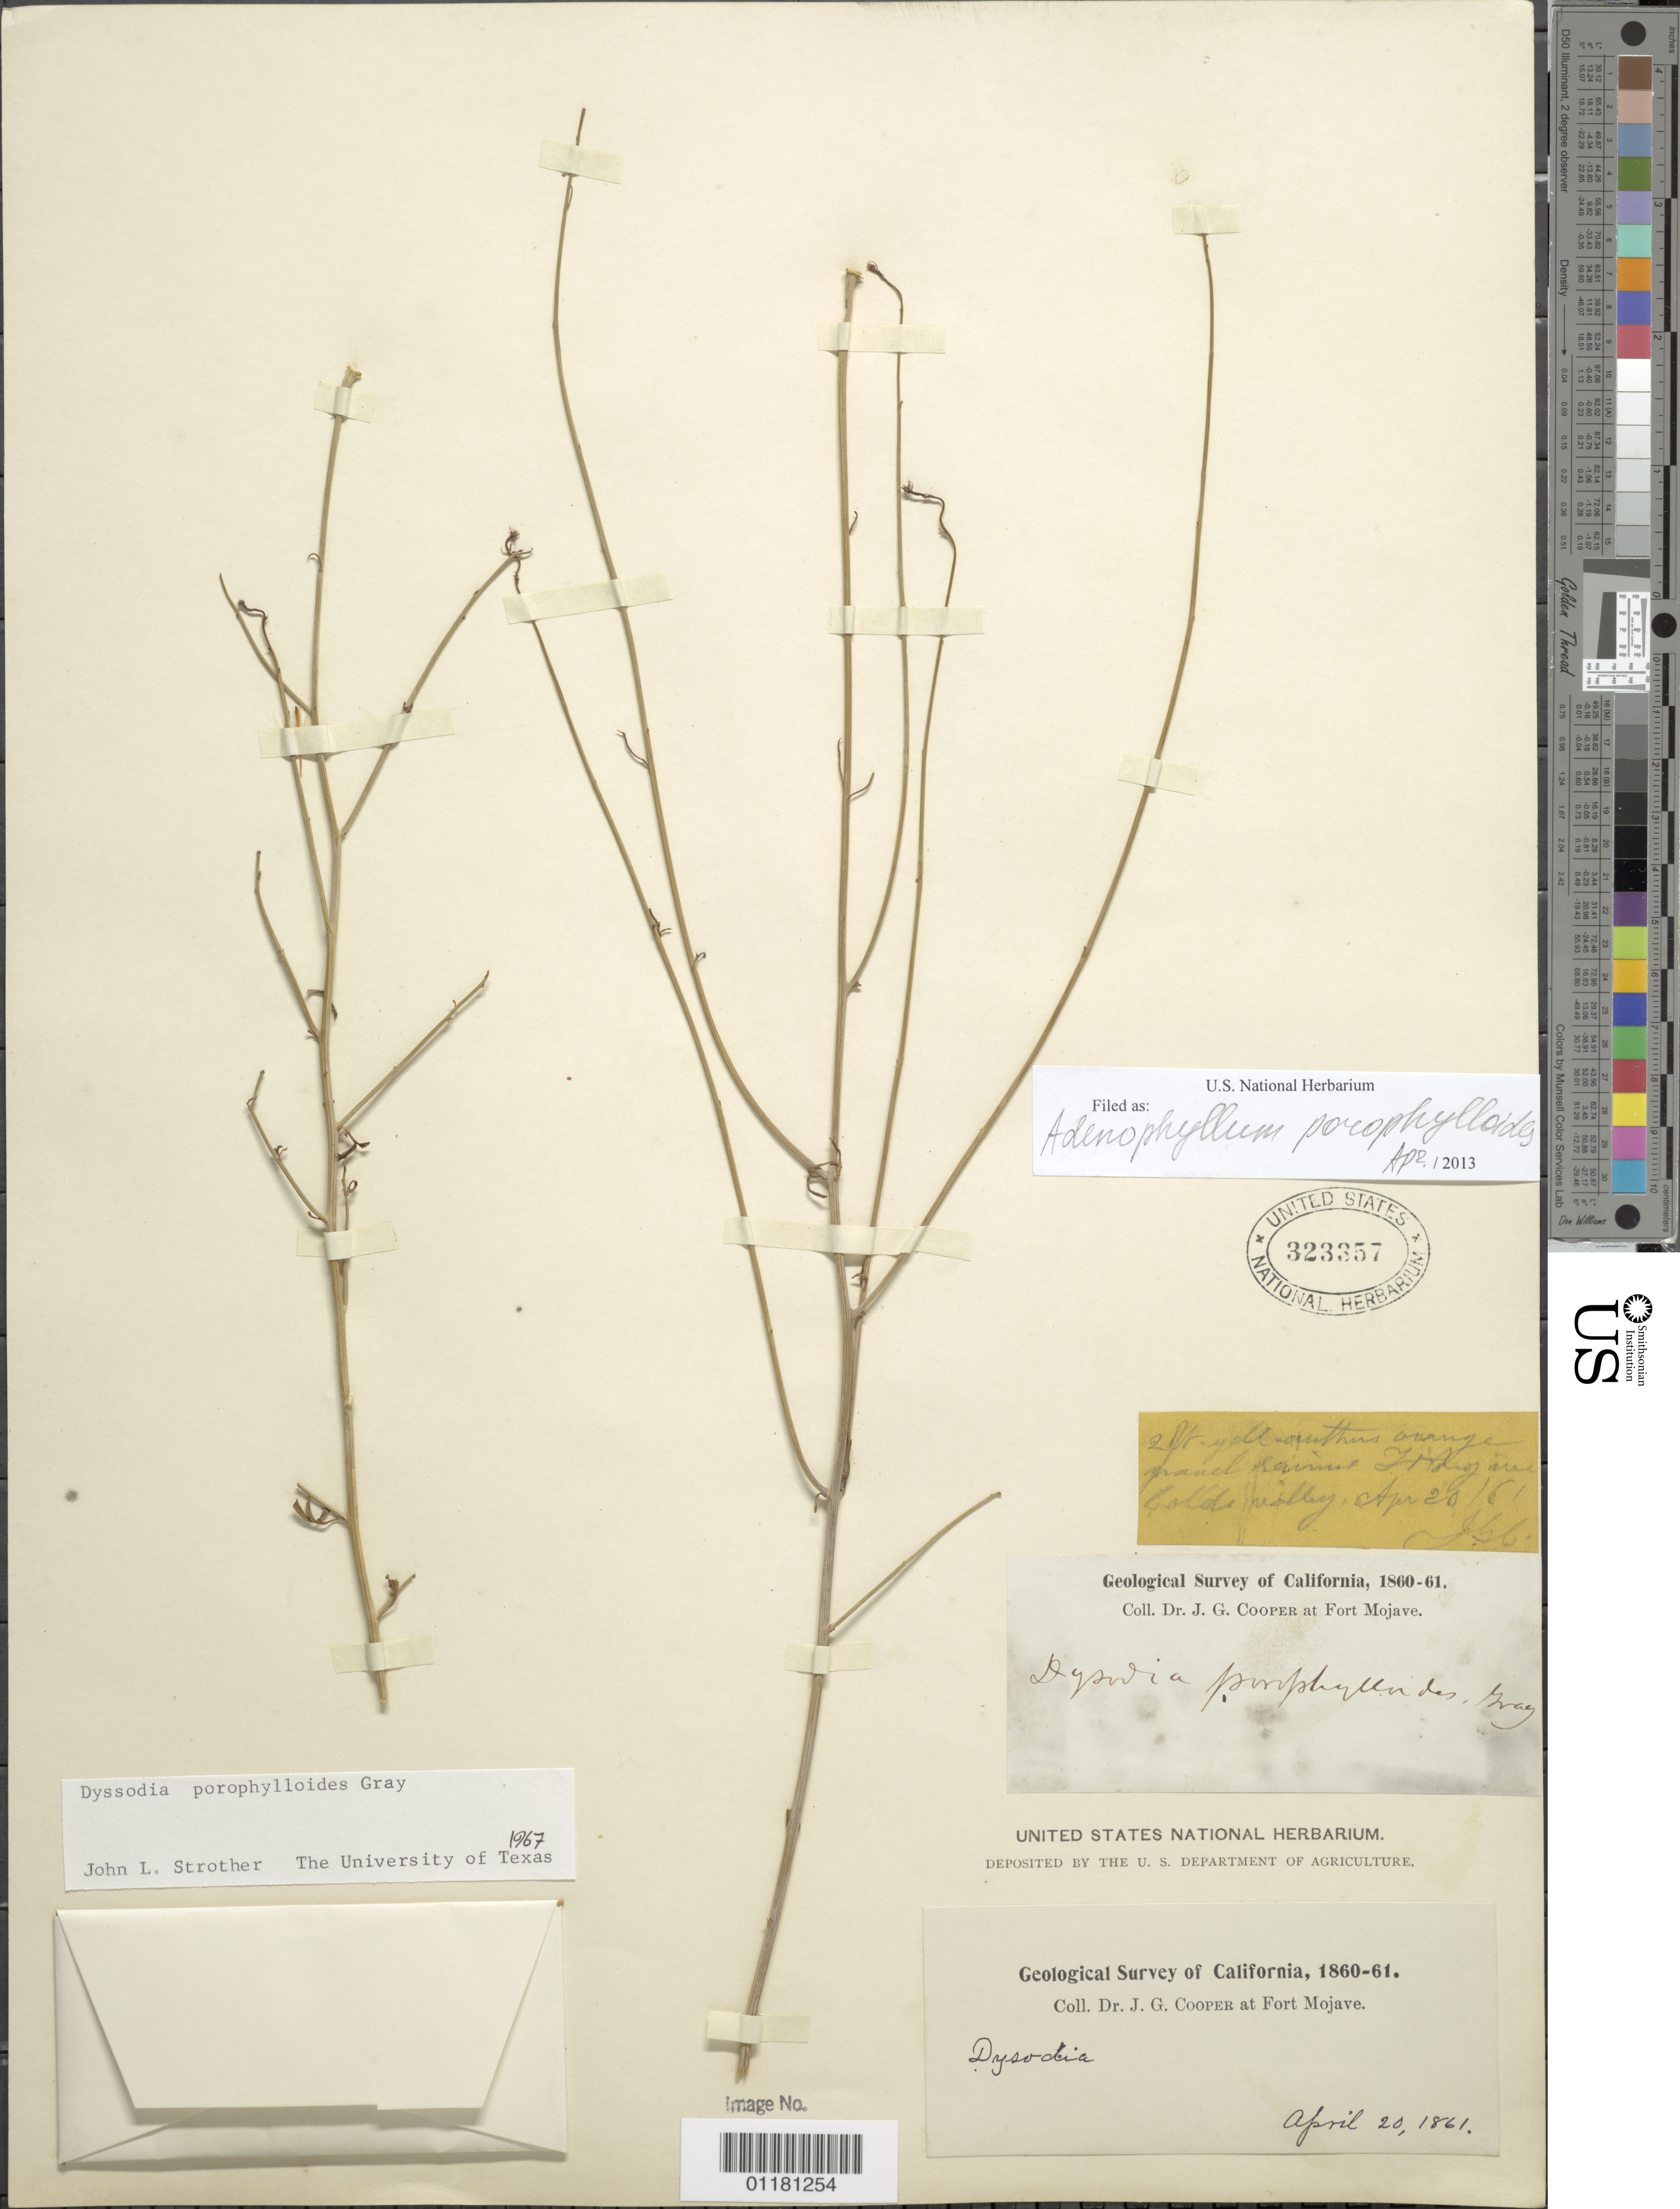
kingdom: Plantae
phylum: Tracheophyta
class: Magnoliopsida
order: Asterales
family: Asteraceae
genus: Adenophyllum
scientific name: Adenophyllum porophylloides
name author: (A. Gray) Strother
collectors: J. G. Cooper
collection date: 1861-04-20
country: United States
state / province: California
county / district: San Bernardino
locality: Fort Mojave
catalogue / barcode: US 323357